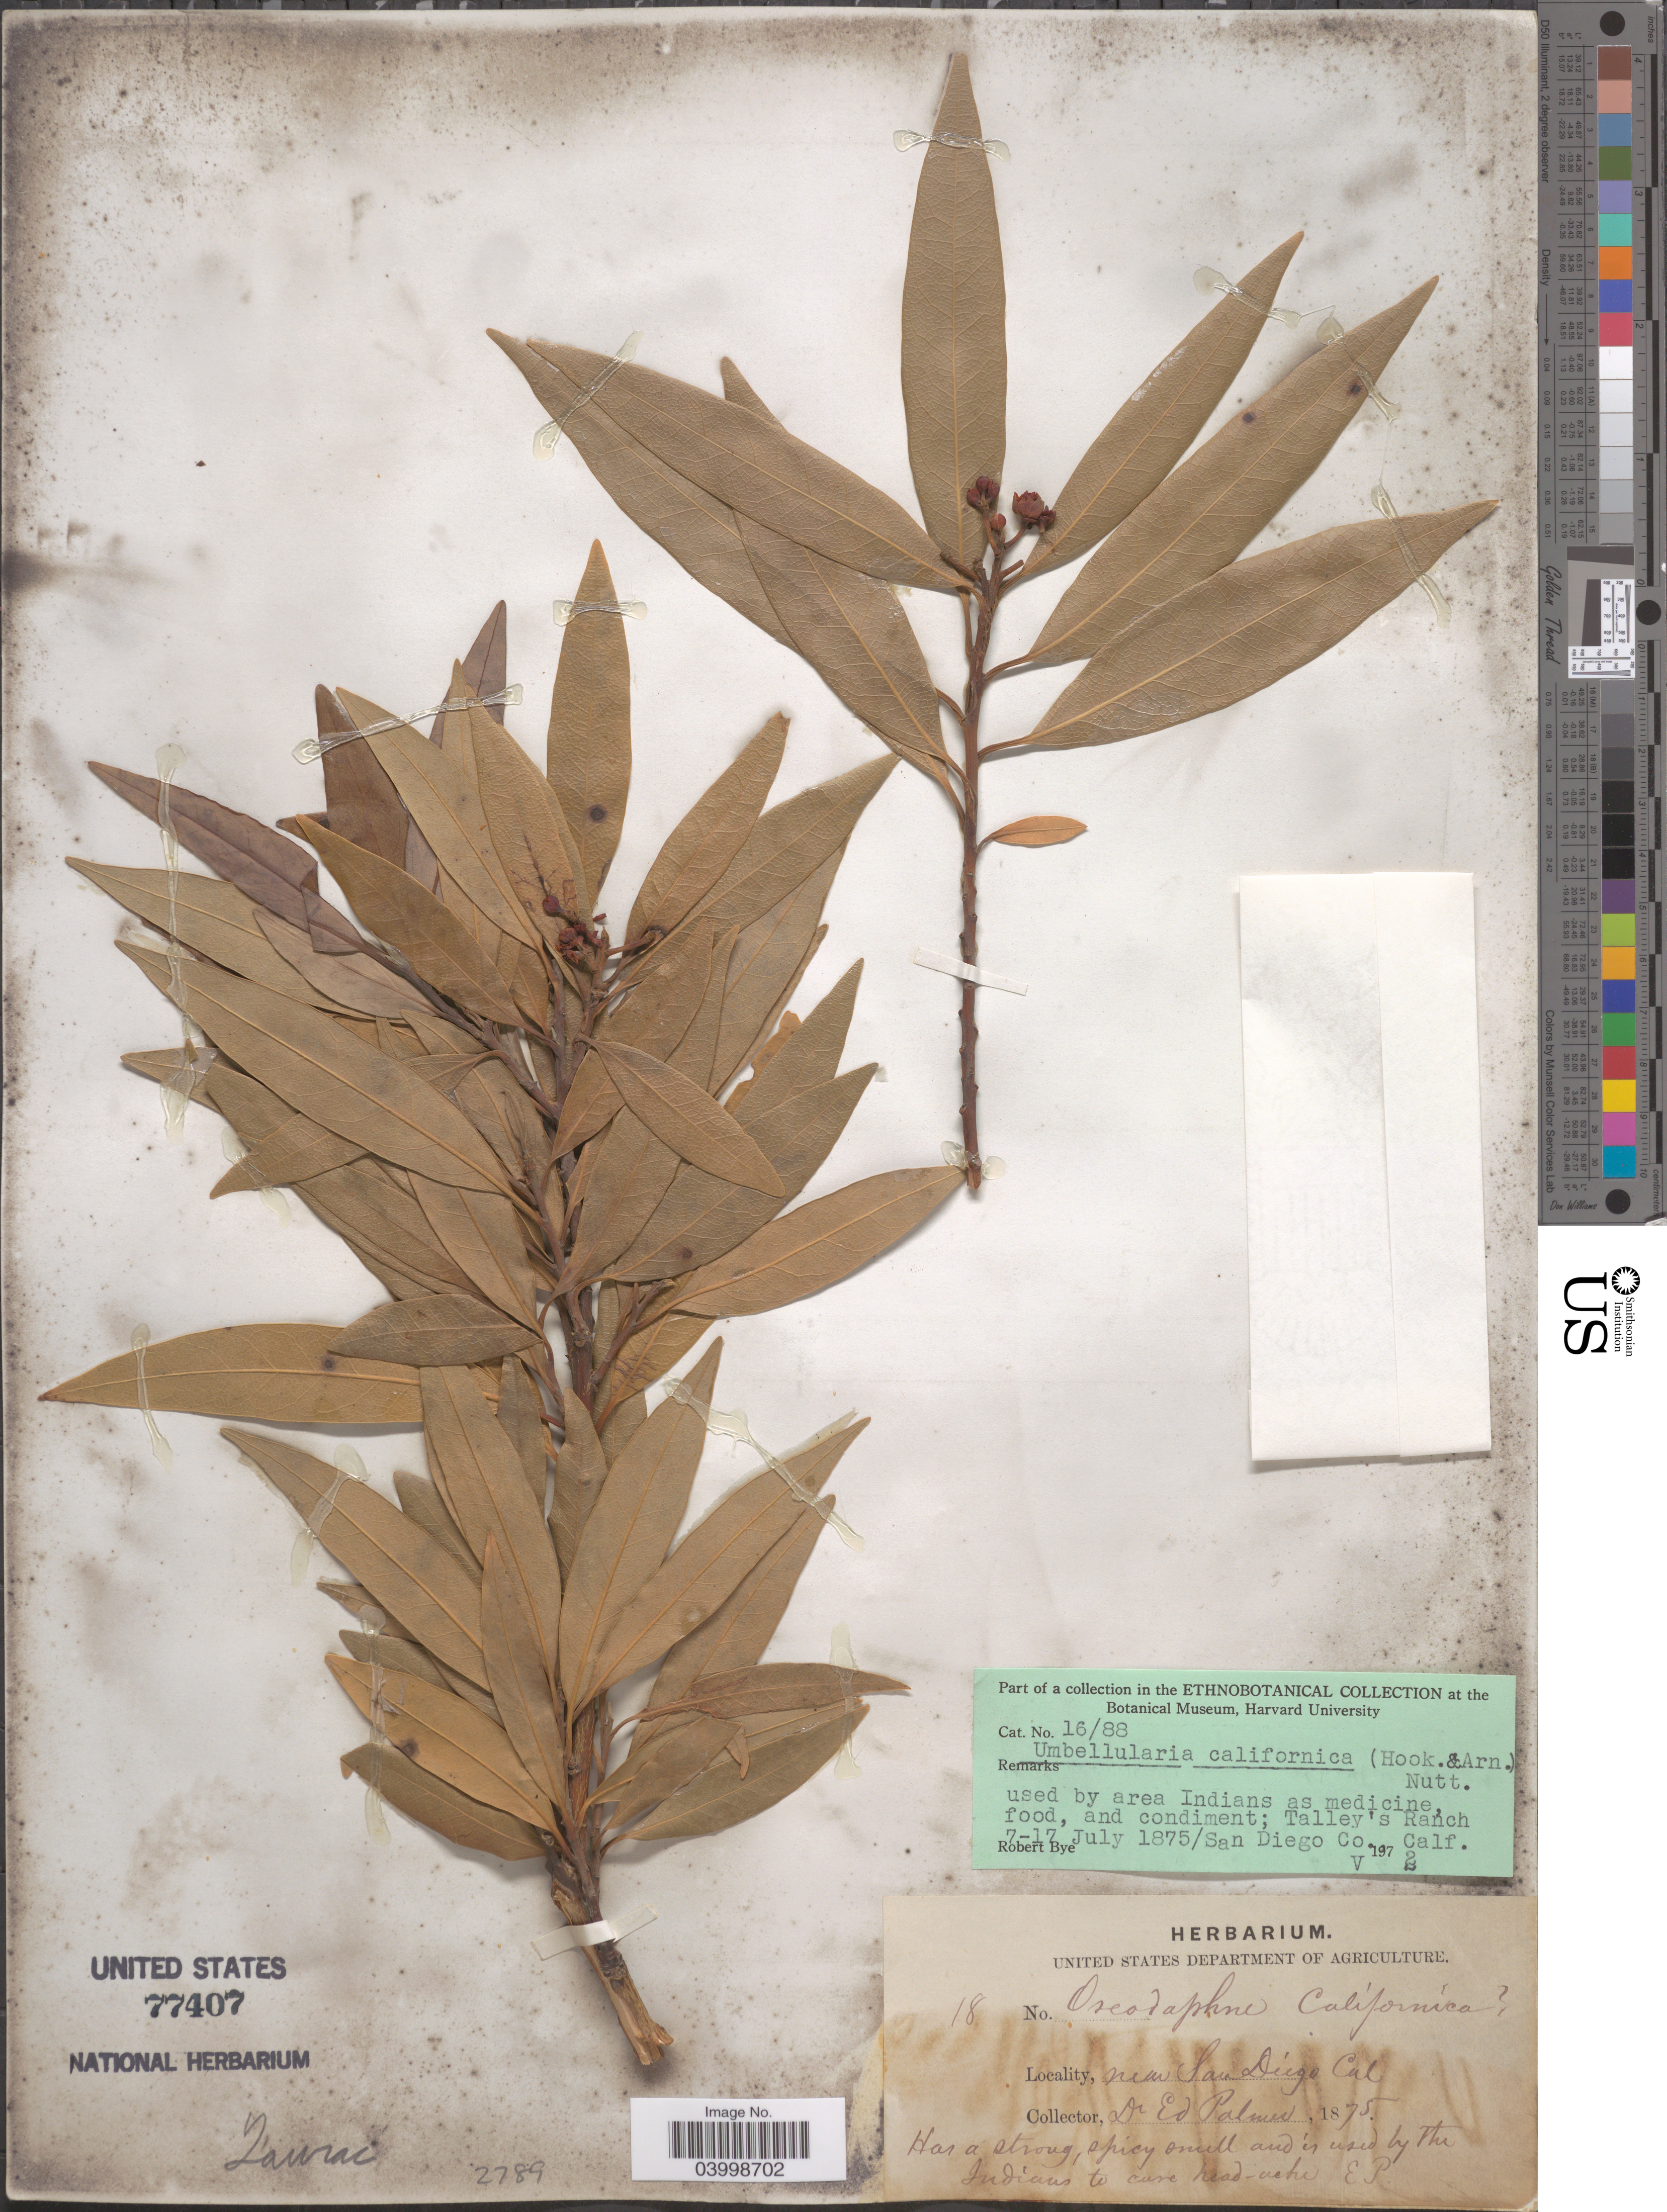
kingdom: Plantae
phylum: Tracheophyta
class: Magnoliopsida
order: Laurales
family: Lauraceae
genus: Umbellularia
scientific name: Umbellularia californica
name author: (Hook. & Arn.) Nutt.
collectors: E. Palmer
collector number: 18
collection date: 1875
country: United States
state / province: California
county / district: San Diego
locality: New San Diego.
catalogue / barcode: US 77407